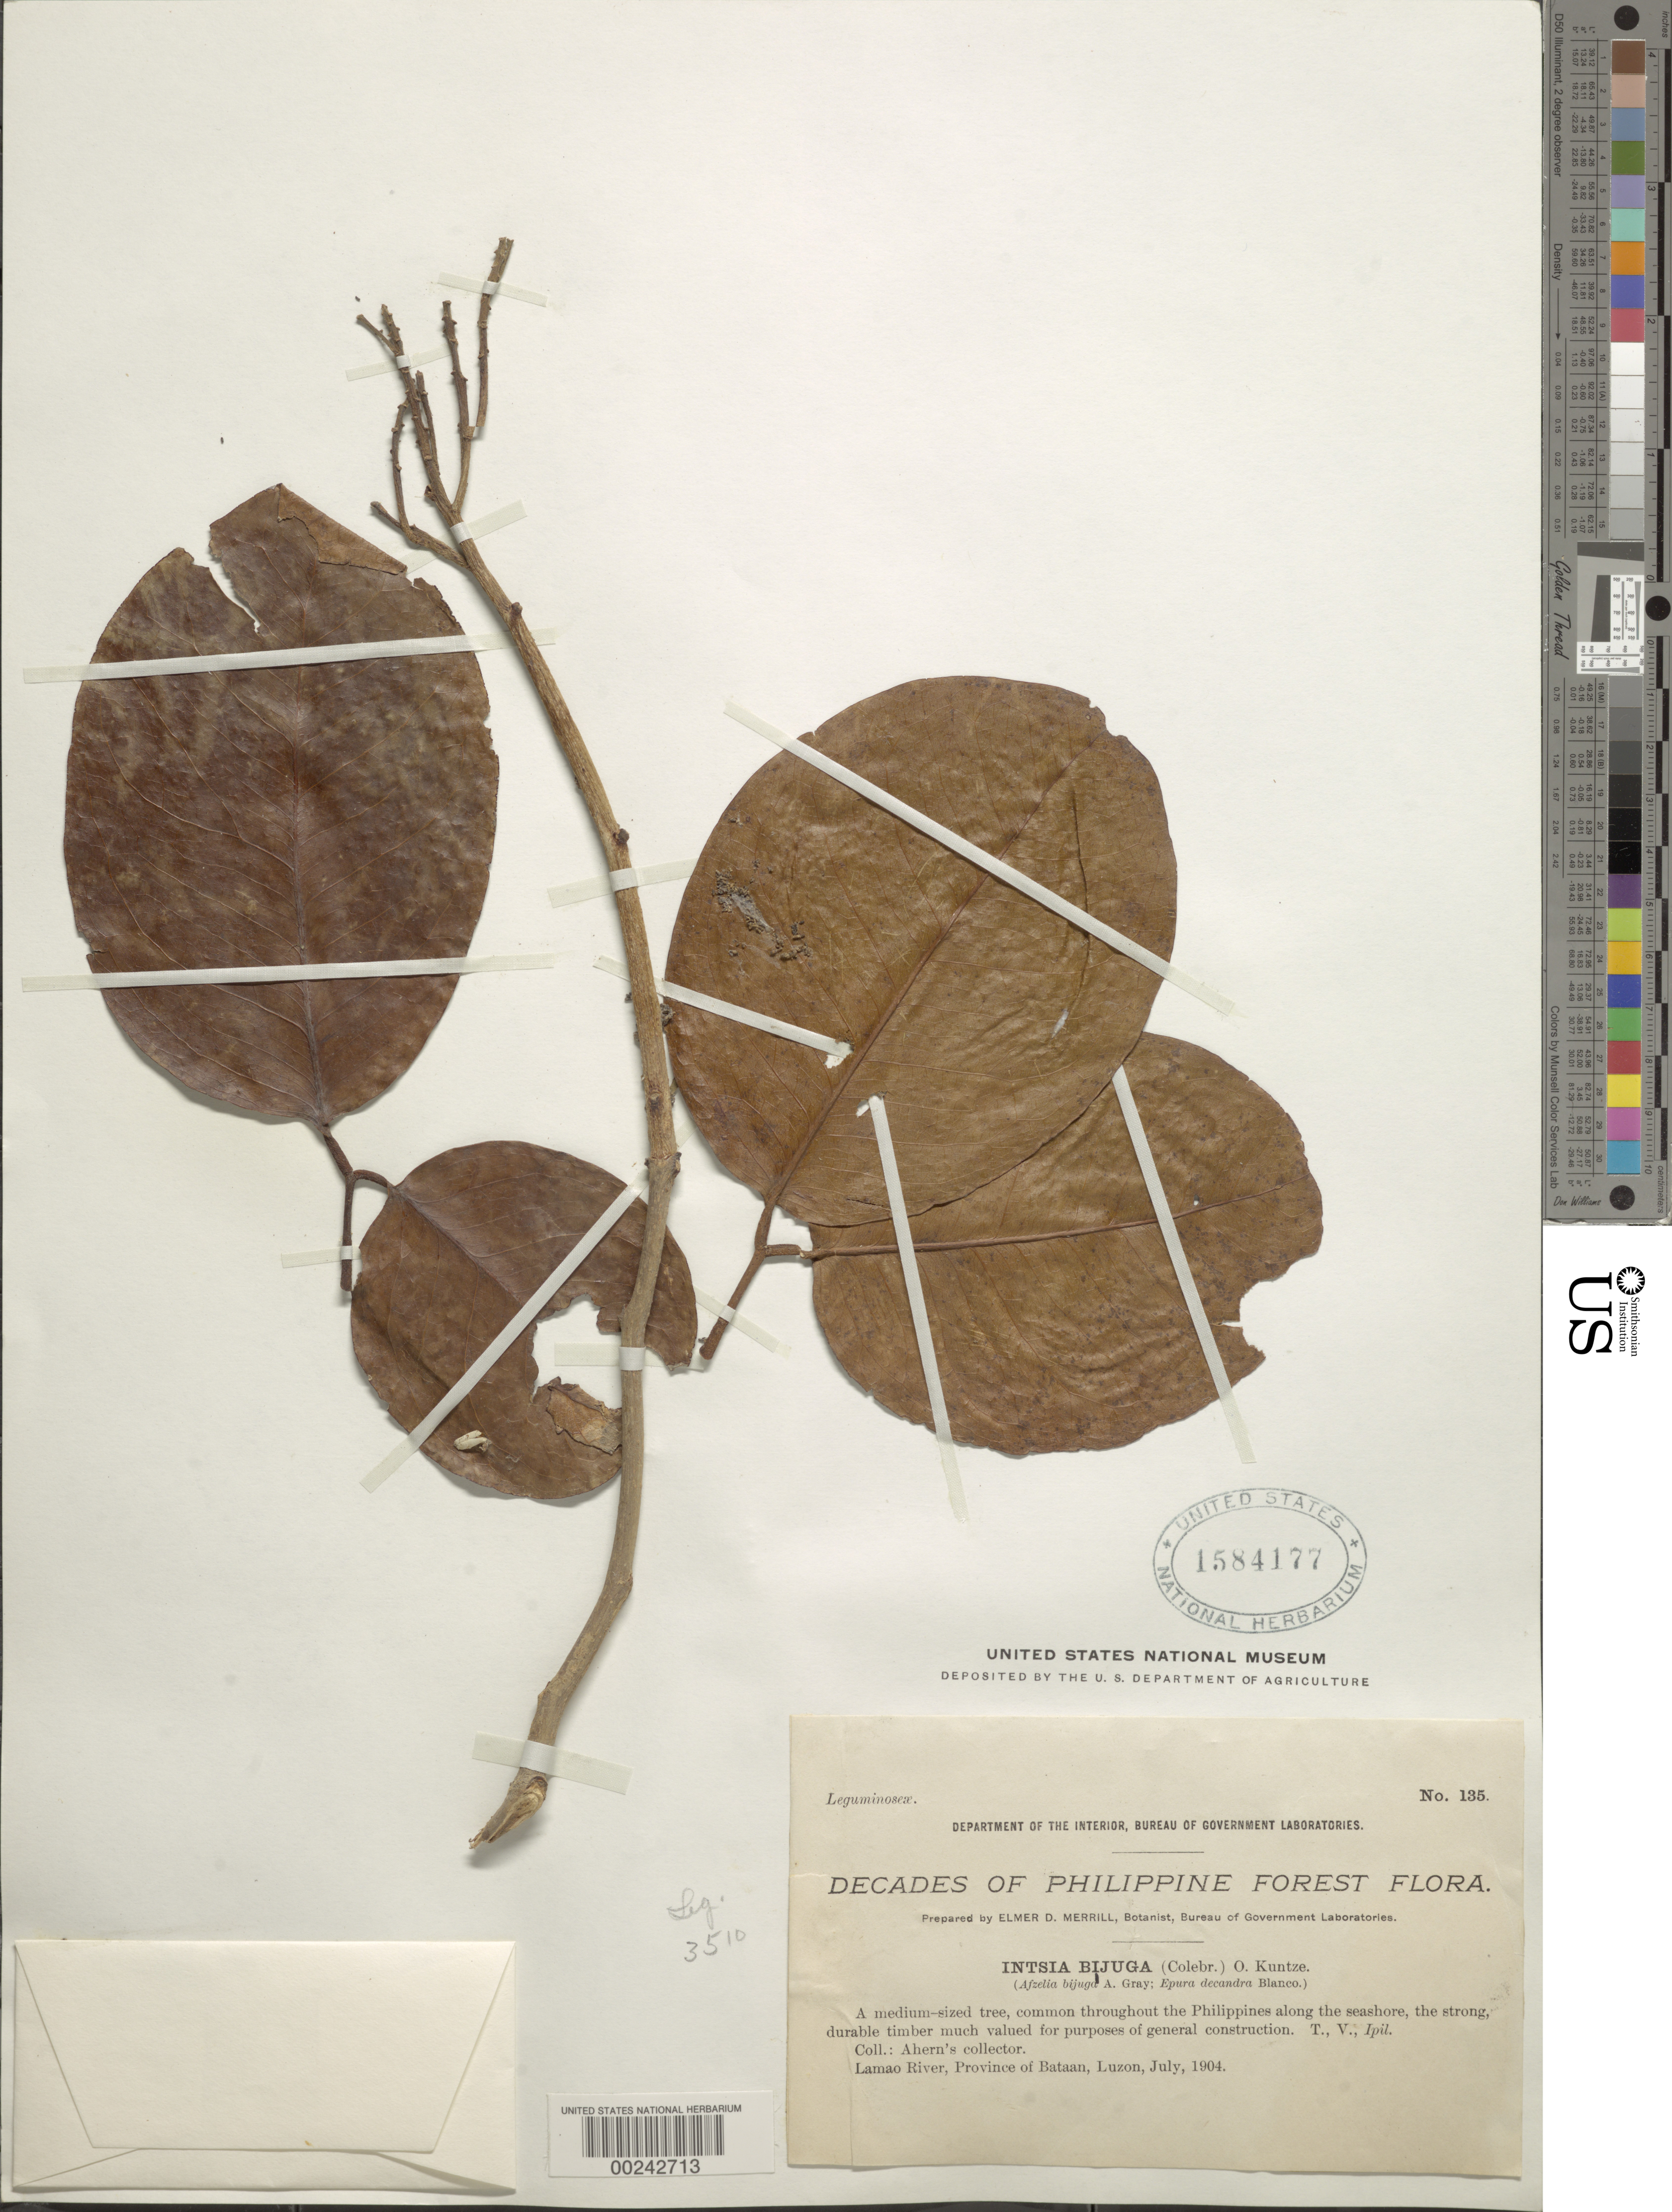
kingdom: Plantae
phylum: Tracheophyta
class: Magnoliopsida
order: Fabales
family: Fabaceae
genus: Intsia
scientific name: Intsia bijuga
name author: (Colebr.) Kuntze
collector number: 135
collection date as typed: Jul 1904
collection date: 1904-07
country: Philippines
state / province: Central Luzon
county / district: Bataan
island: Luzon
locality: Lamao river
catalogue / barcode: US 1584177